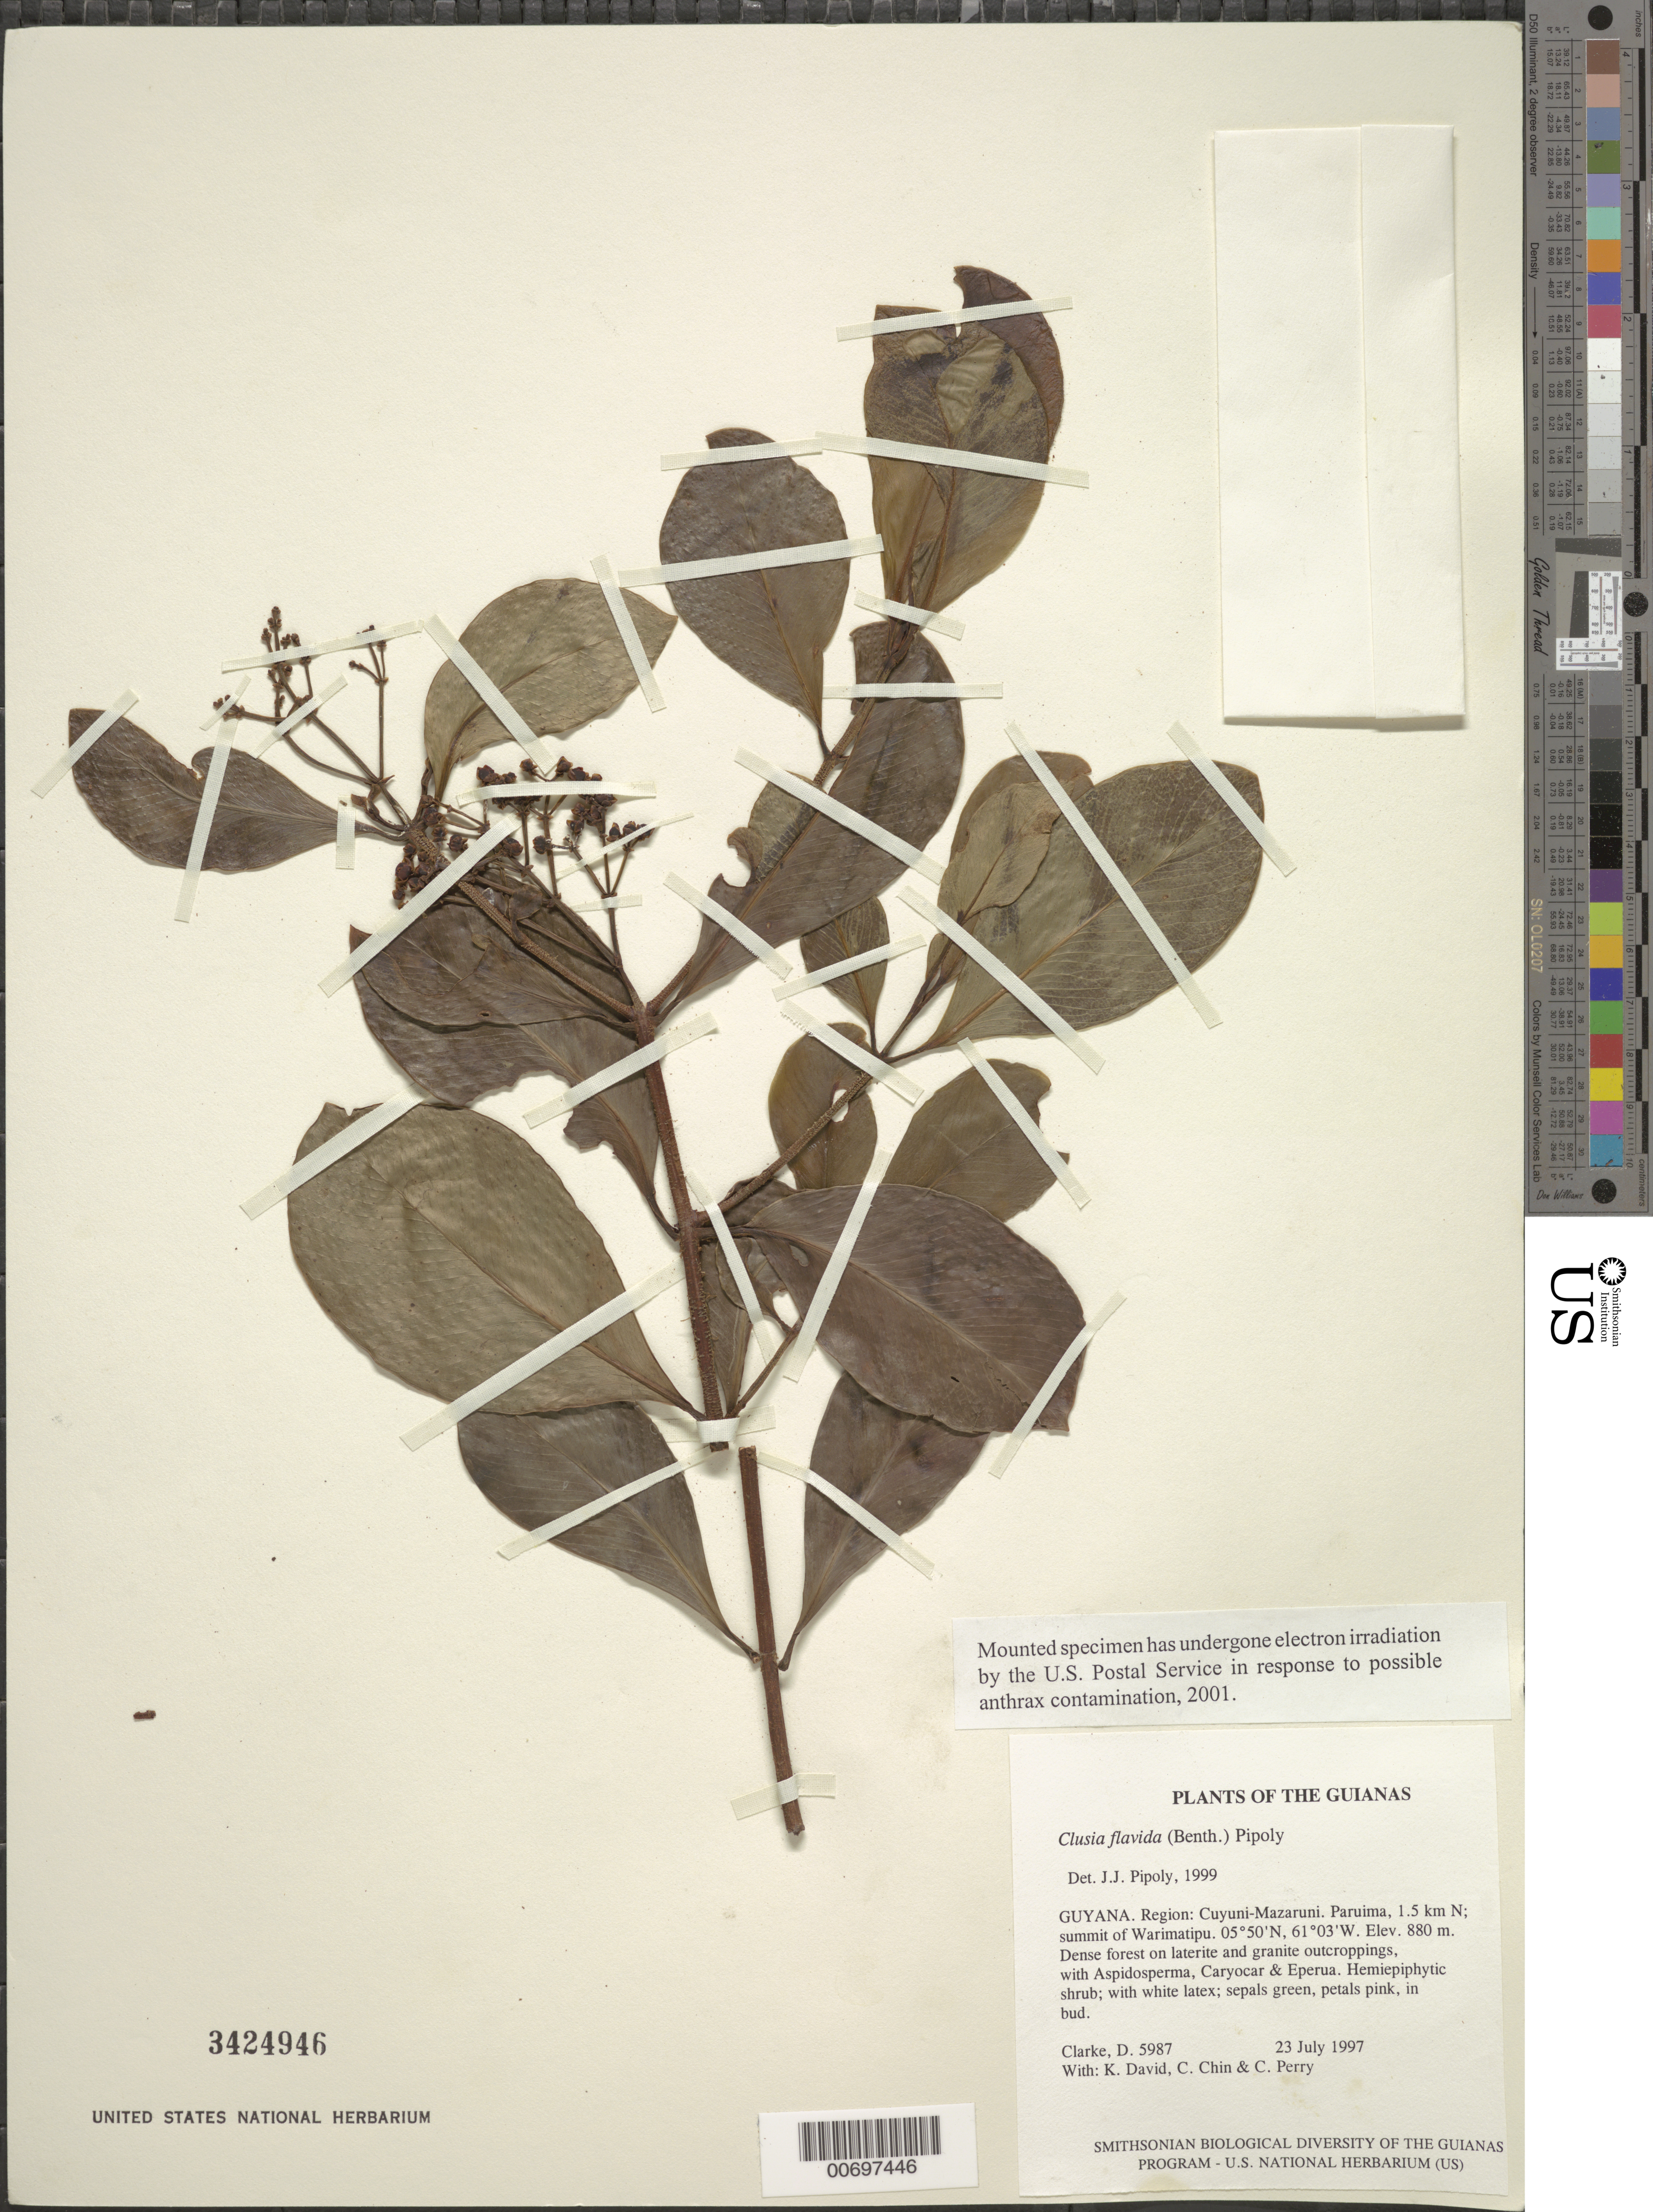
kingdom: Plantae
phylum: Tracheophyta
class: Magnoliopsida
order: Malpighiales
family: Clusiaceae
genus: Clusia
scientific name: Clusia flavida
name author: (Benth.) Pipoly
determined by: Pipoly, J. J., III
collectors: H. D. Clarke, K. David, C. Chin & C. Perry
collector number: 5987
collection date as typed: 23 July 1997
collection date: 1997-07-23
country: Guyana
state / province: Cuyuni-Mazaruni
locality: Paruima, 1.5 km N; summit of Warimatipu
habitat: Dense forest on laterite and granite outcroppings, with Aspidosperma, Caryocar & Eperua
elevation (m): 880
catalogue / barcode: US 3424946